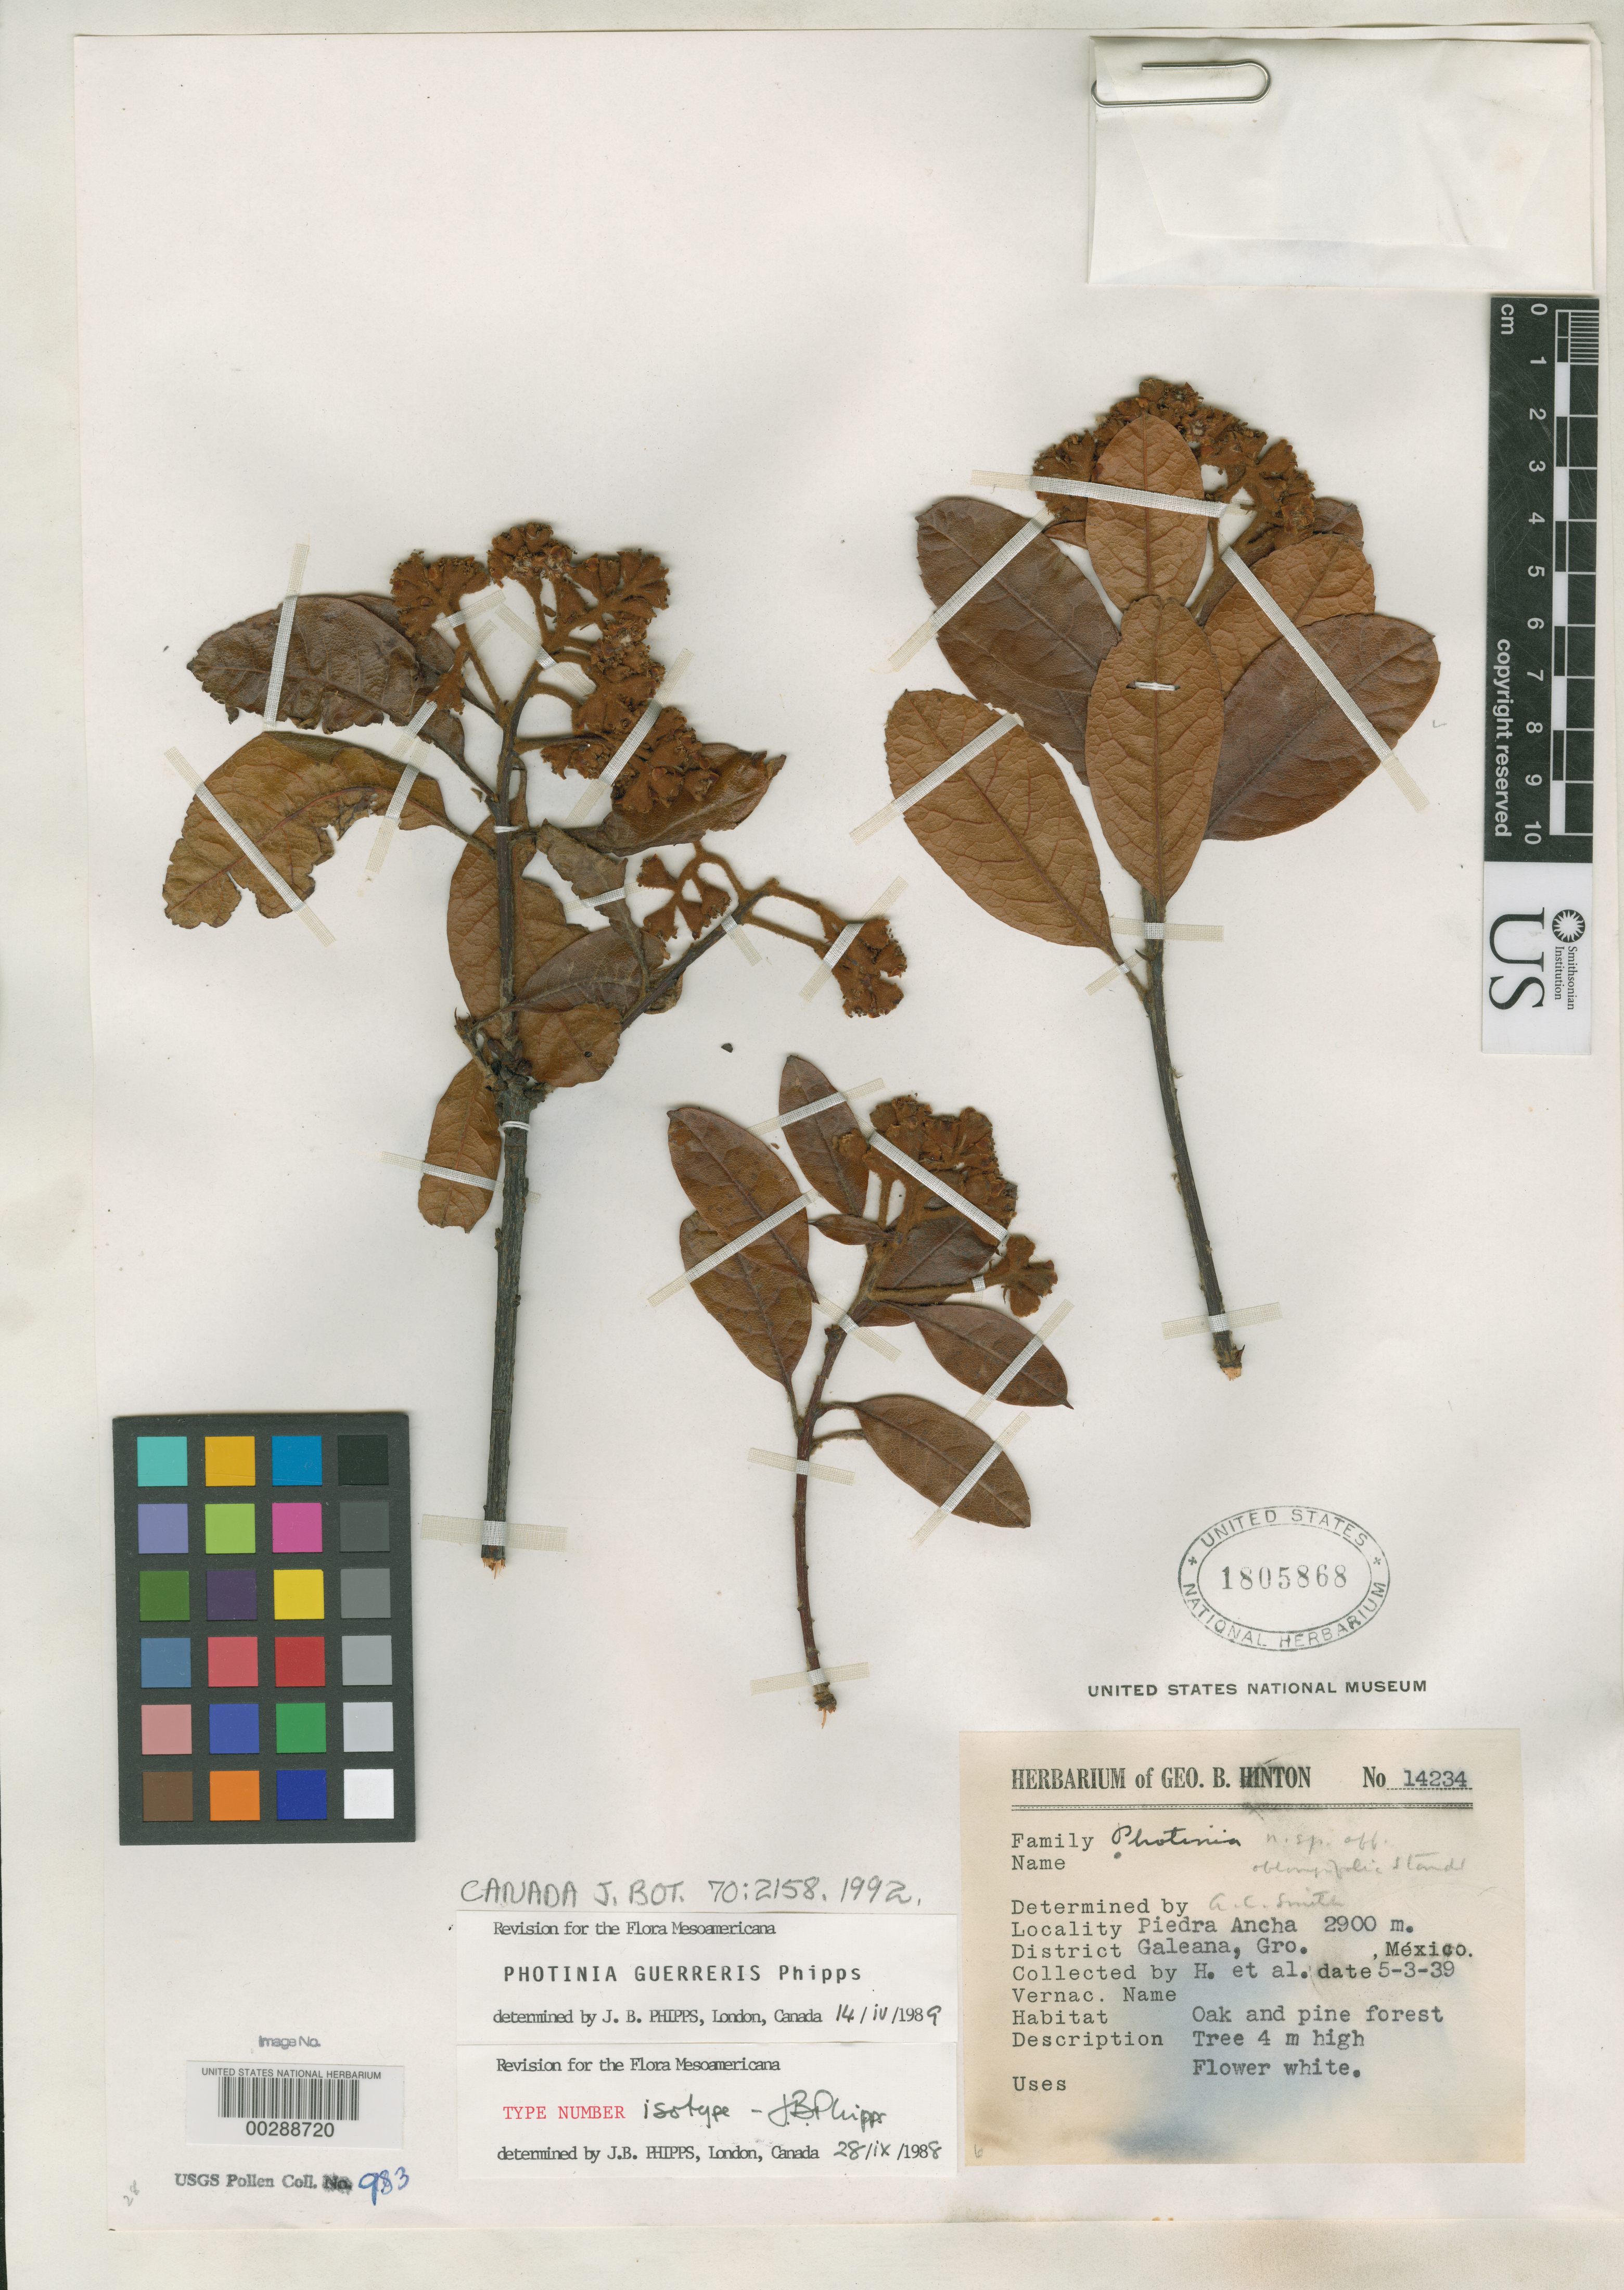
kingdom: Plantae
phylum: Tracheophyta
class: Magnoliopsida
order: Rosales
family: Rosaceae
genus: Photinia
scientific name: Photinia guerreris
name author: J.B. Phipps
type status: Isotype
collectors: G. B. Hinton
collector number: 14234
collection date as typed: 05 Mar 1939 to 03 May 1939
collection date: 1939-03-05/1939-05-03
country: Mexico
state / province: Guerrero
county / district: Galeana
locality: Piedra Ancha.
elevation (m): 2900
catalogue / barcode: US 1805868